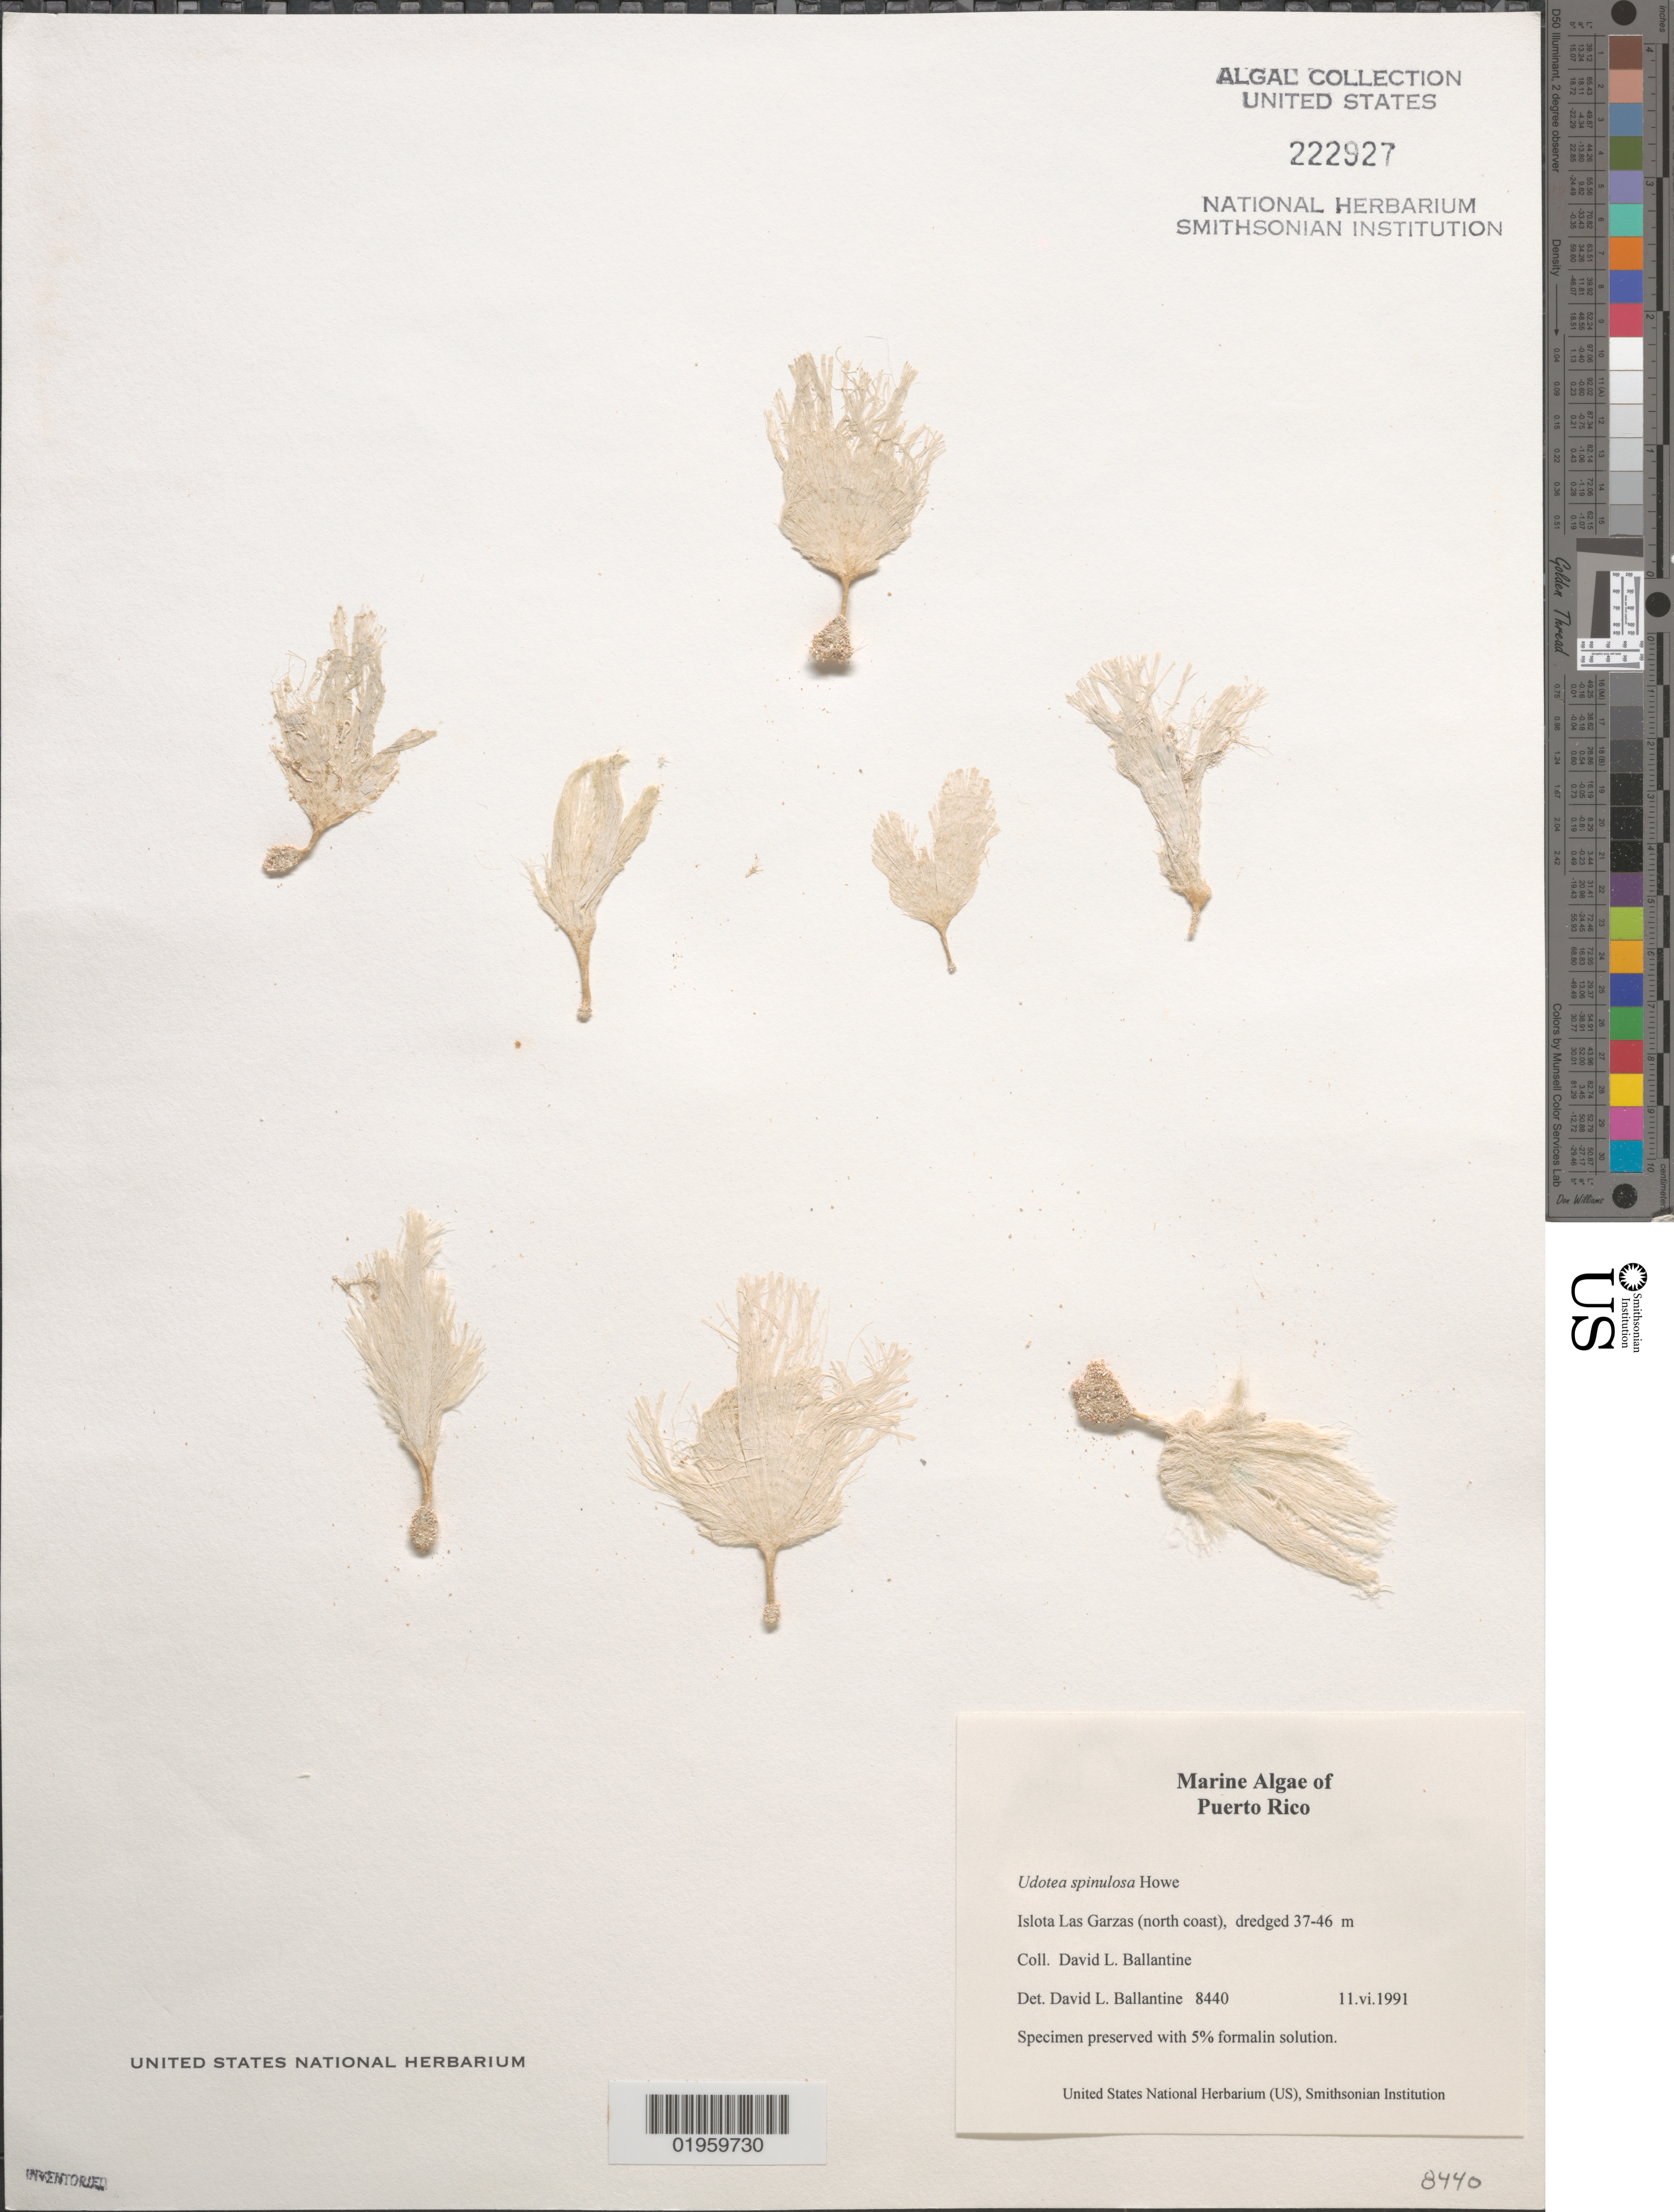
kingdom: Plantae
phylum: Chlorophyta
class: Ulvophyceae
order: Bryopsidales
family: Udoteaceae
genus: Udotea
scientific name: Udotea spinulosa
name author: M. Howe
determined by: Ballantine, D. L.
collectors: D.L. Ballantine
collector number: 8440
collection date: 1991-06-11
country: Puerto Rico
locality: Islota Las Garzas (north coast)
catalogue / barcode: US 222927